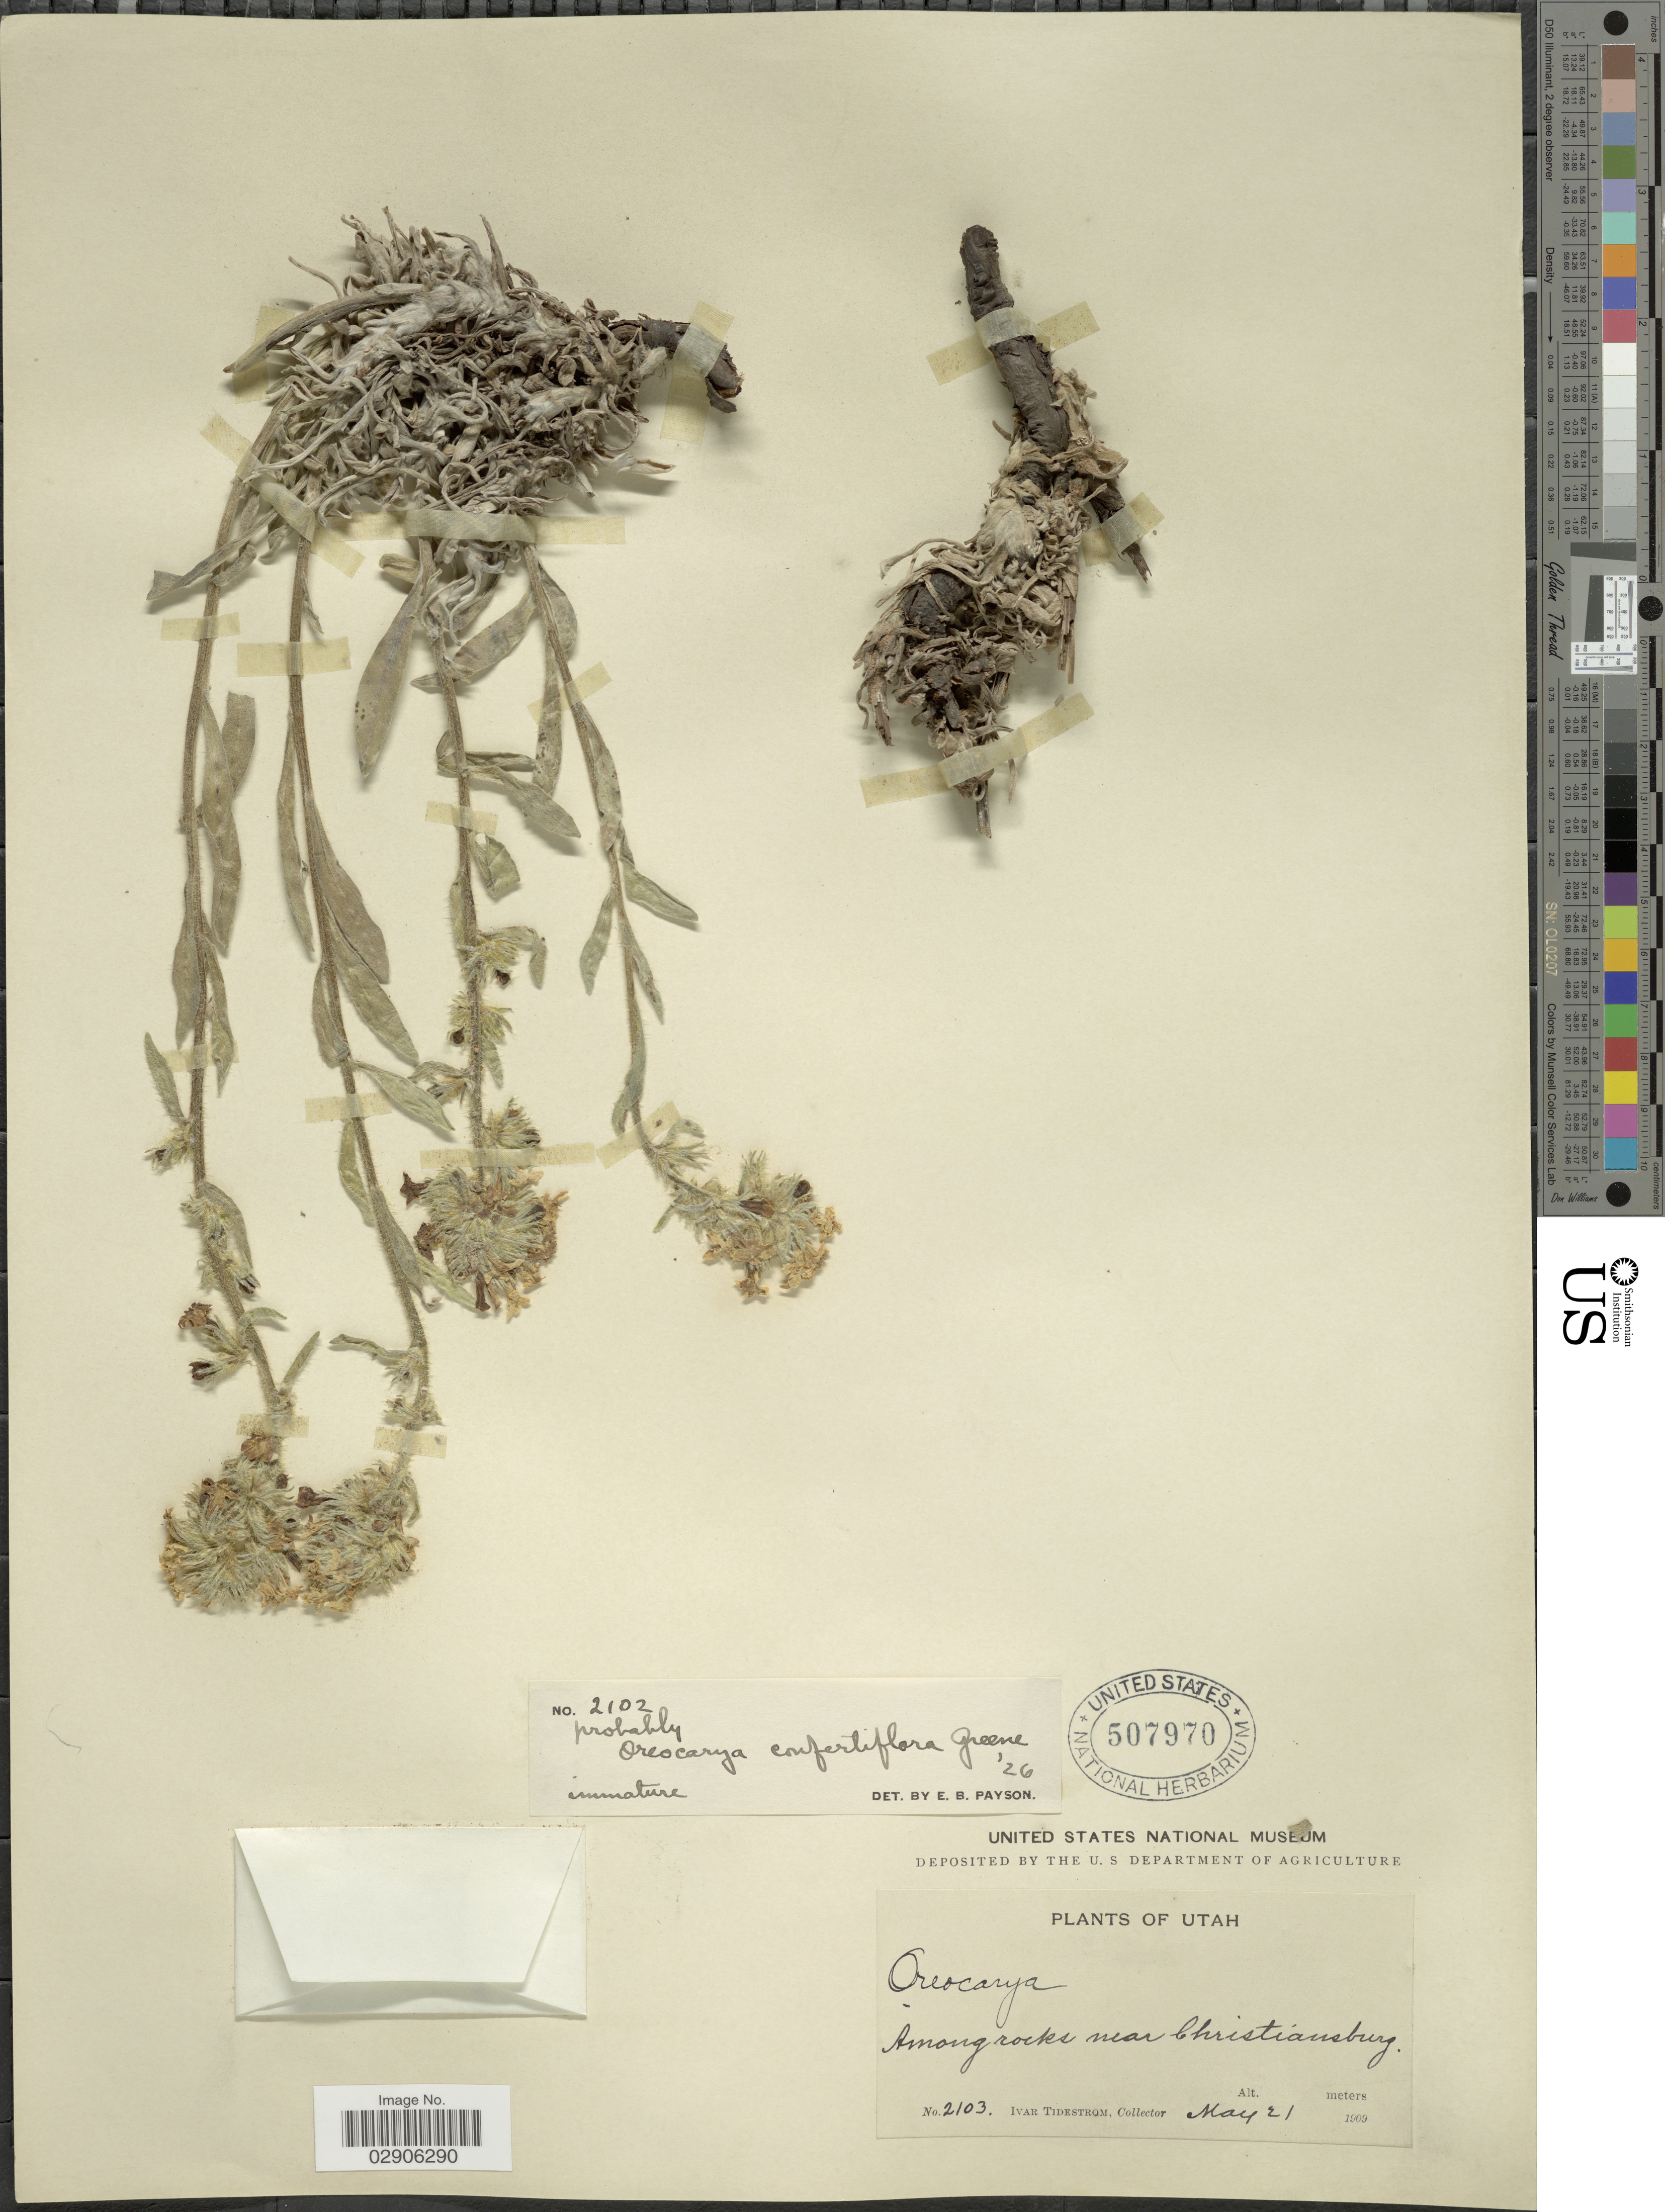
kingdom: Plantae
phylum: Tracheophyta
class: Magnoliopsida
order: Boraginales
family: Boraginaceae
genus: Oreocarya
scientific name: Oreocarya confertiflora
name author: Greene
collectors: I. F. Tidestrom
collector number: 2103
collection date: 1909-05-21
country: United States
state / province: Utah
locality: Among rocks near Christiansburg.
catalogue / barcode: US 507970